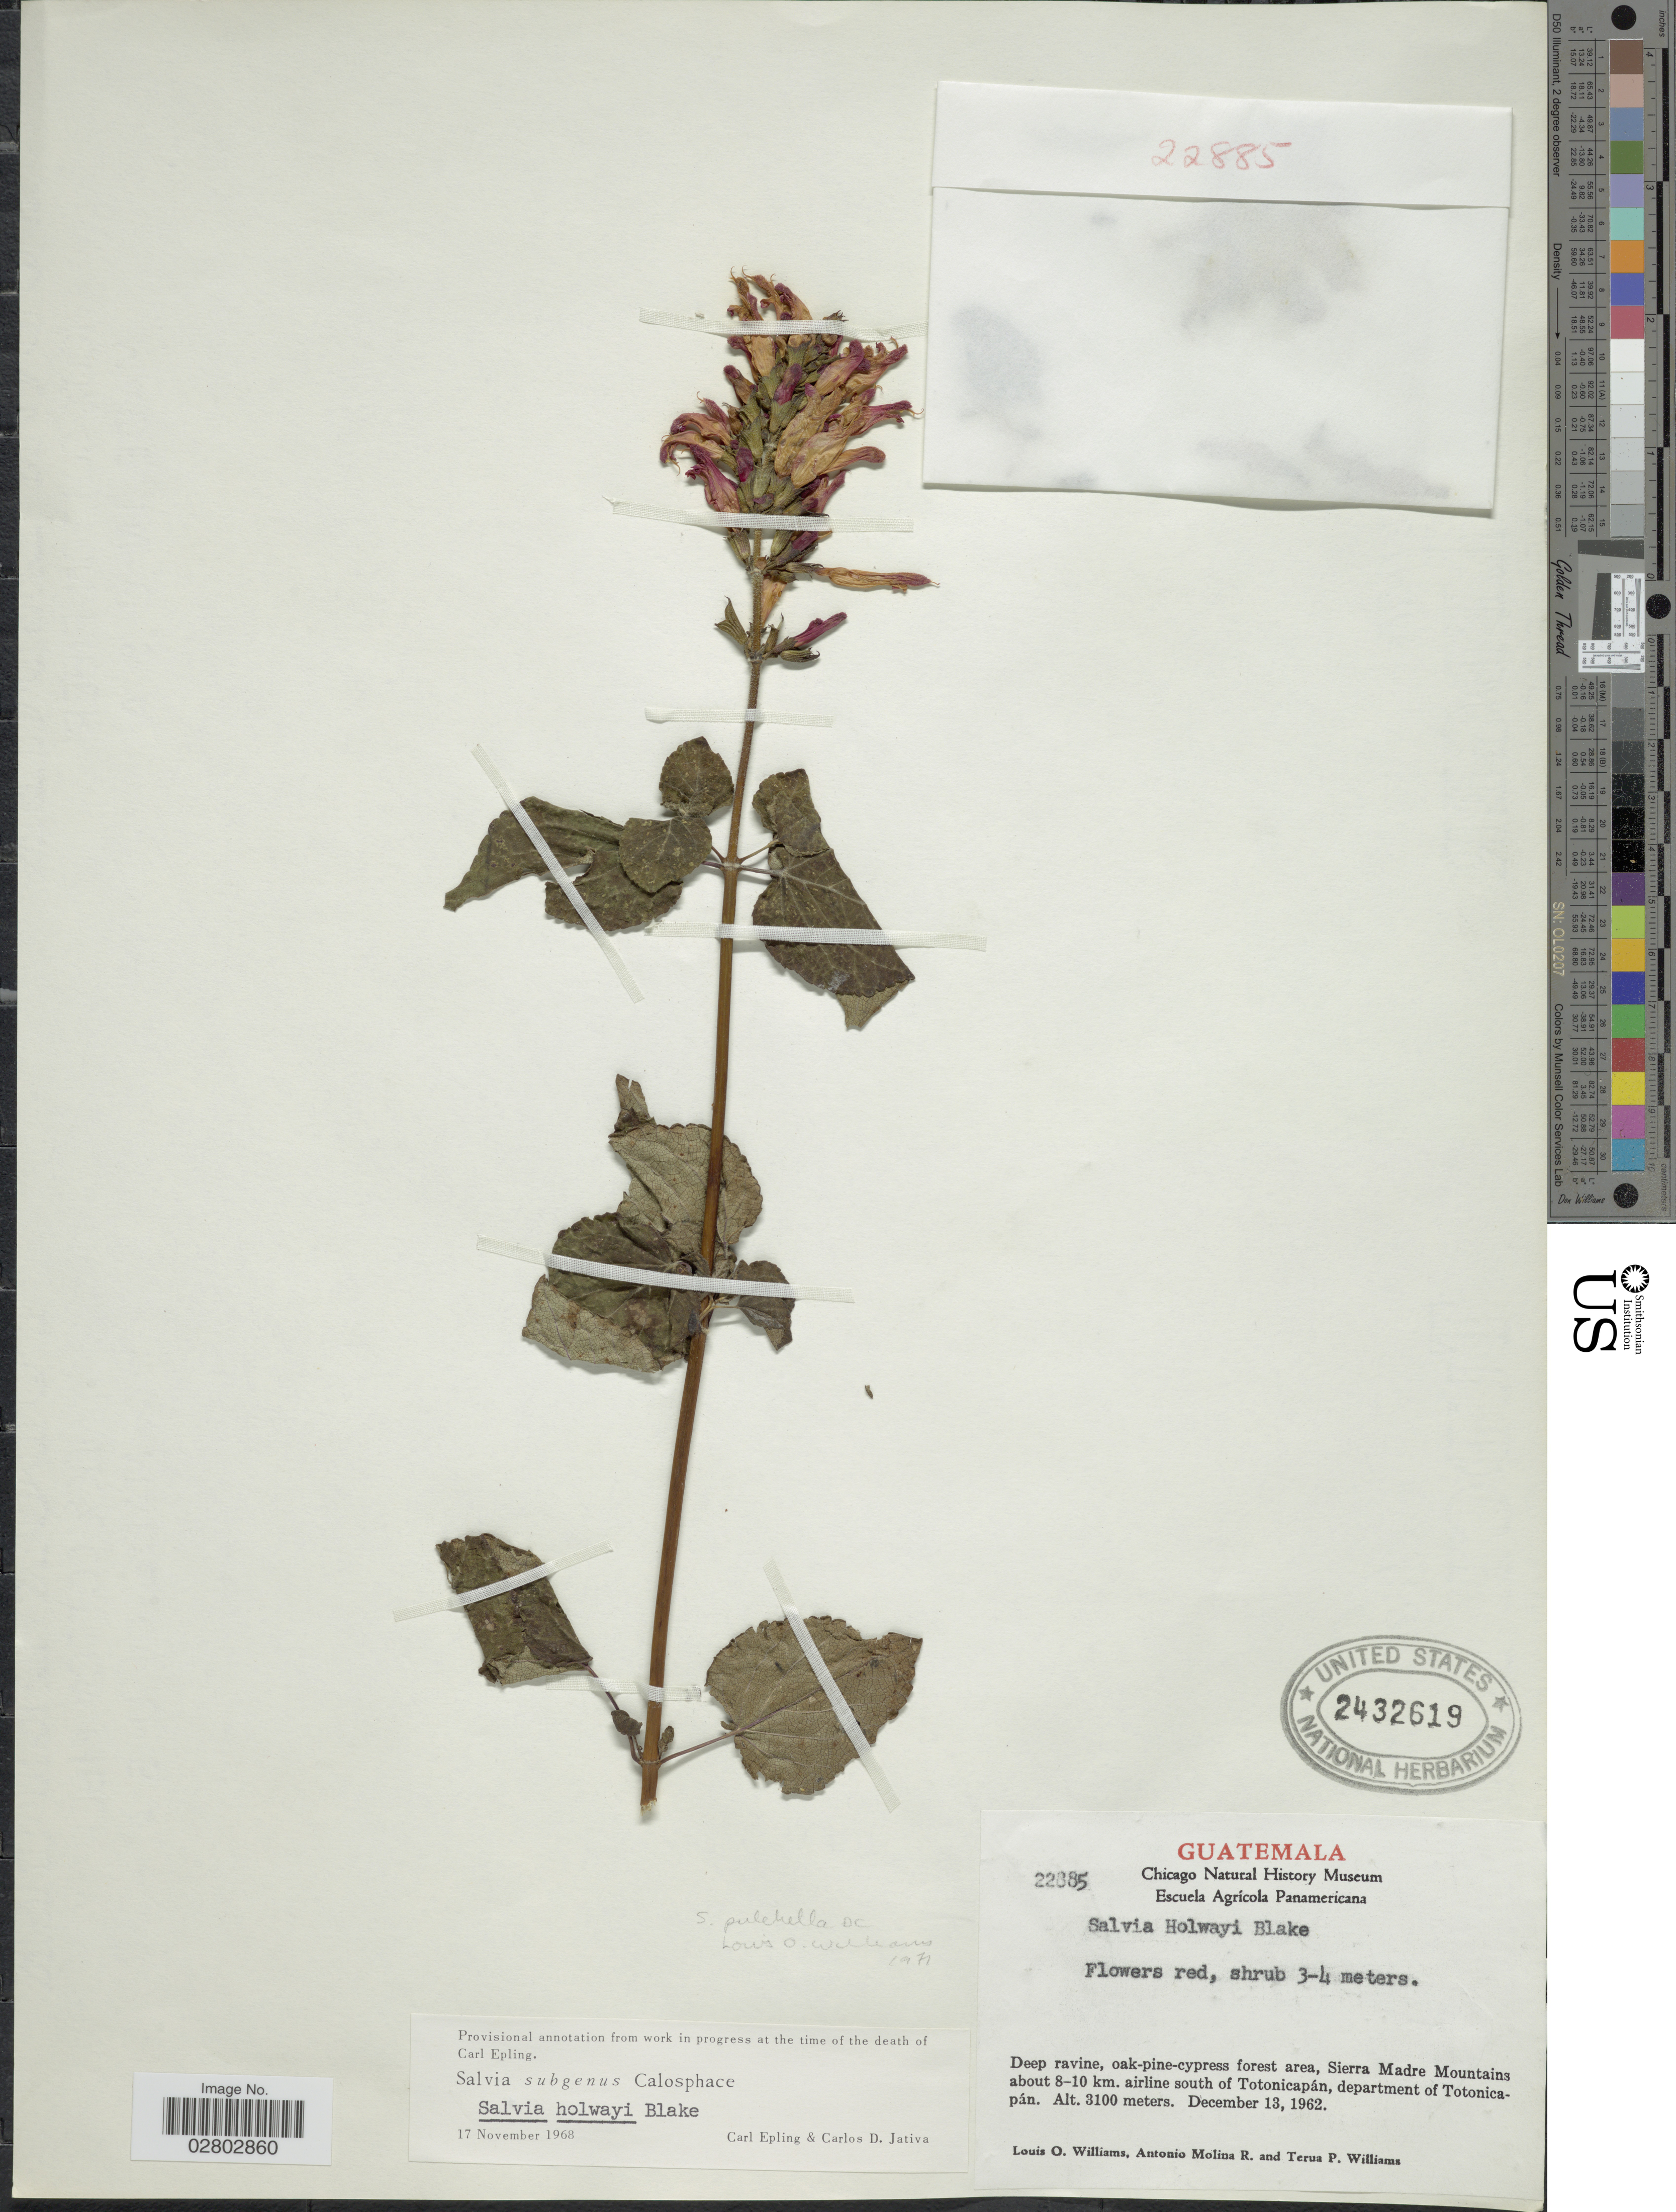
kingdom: Plantae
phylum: Tracheophyta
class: Magnoliopsida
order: Lamiales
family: Lamiaceae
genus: Salvia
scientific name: Salvia pulchella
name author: DC.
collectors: L. O. Williams, A. Molina R. & T. Williams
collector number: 22885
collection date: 1962-12-13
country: Guatemala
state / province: Totonicapan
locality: Sierra Madre Mountains about 8-10 km. airline south of Totonicapán, department of Totonicapán.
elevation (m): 3100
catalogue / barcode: US 2432619